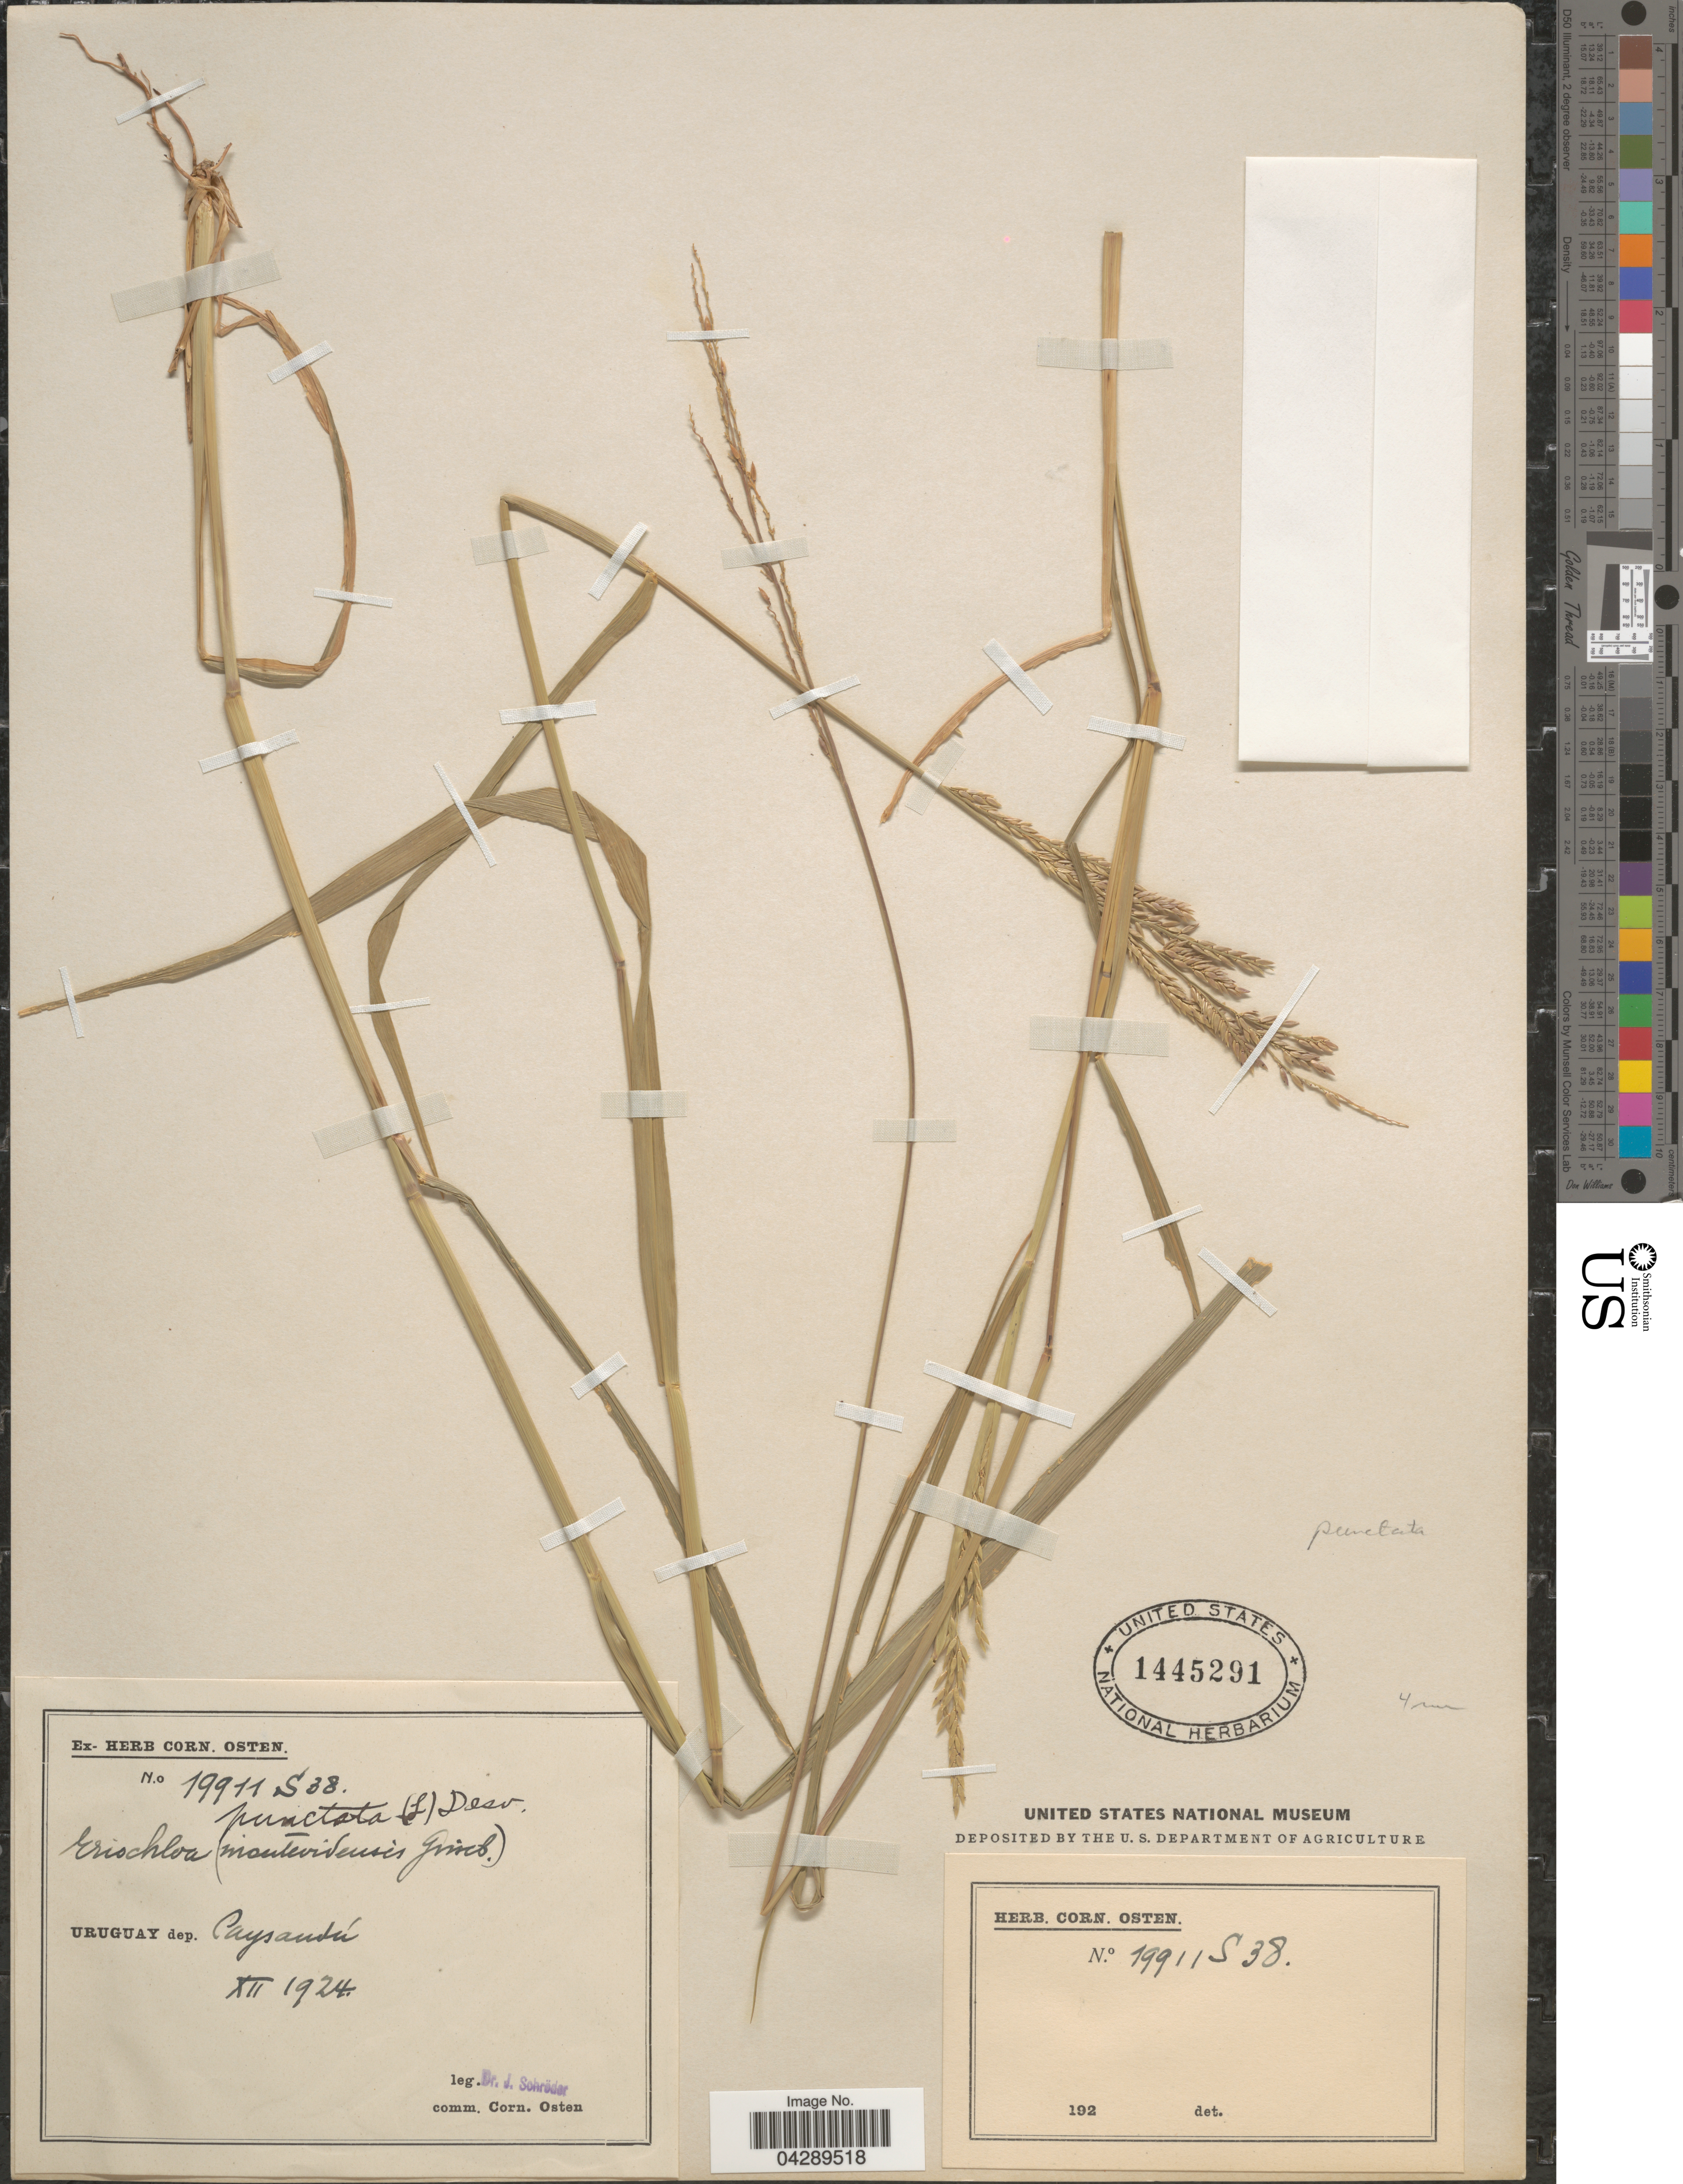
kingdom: Plantae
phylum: Tracheophyta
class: Liliopsida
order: Poales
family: Poaceae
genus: Eriochloa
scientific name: Eriochloa punctata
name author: (L.) Desv. ex Ham.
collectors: J. Schröder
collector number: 19911S38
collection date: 1924-12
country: Uruguay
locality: Uruguay dep. Caysandú.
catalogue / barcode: US 1445291